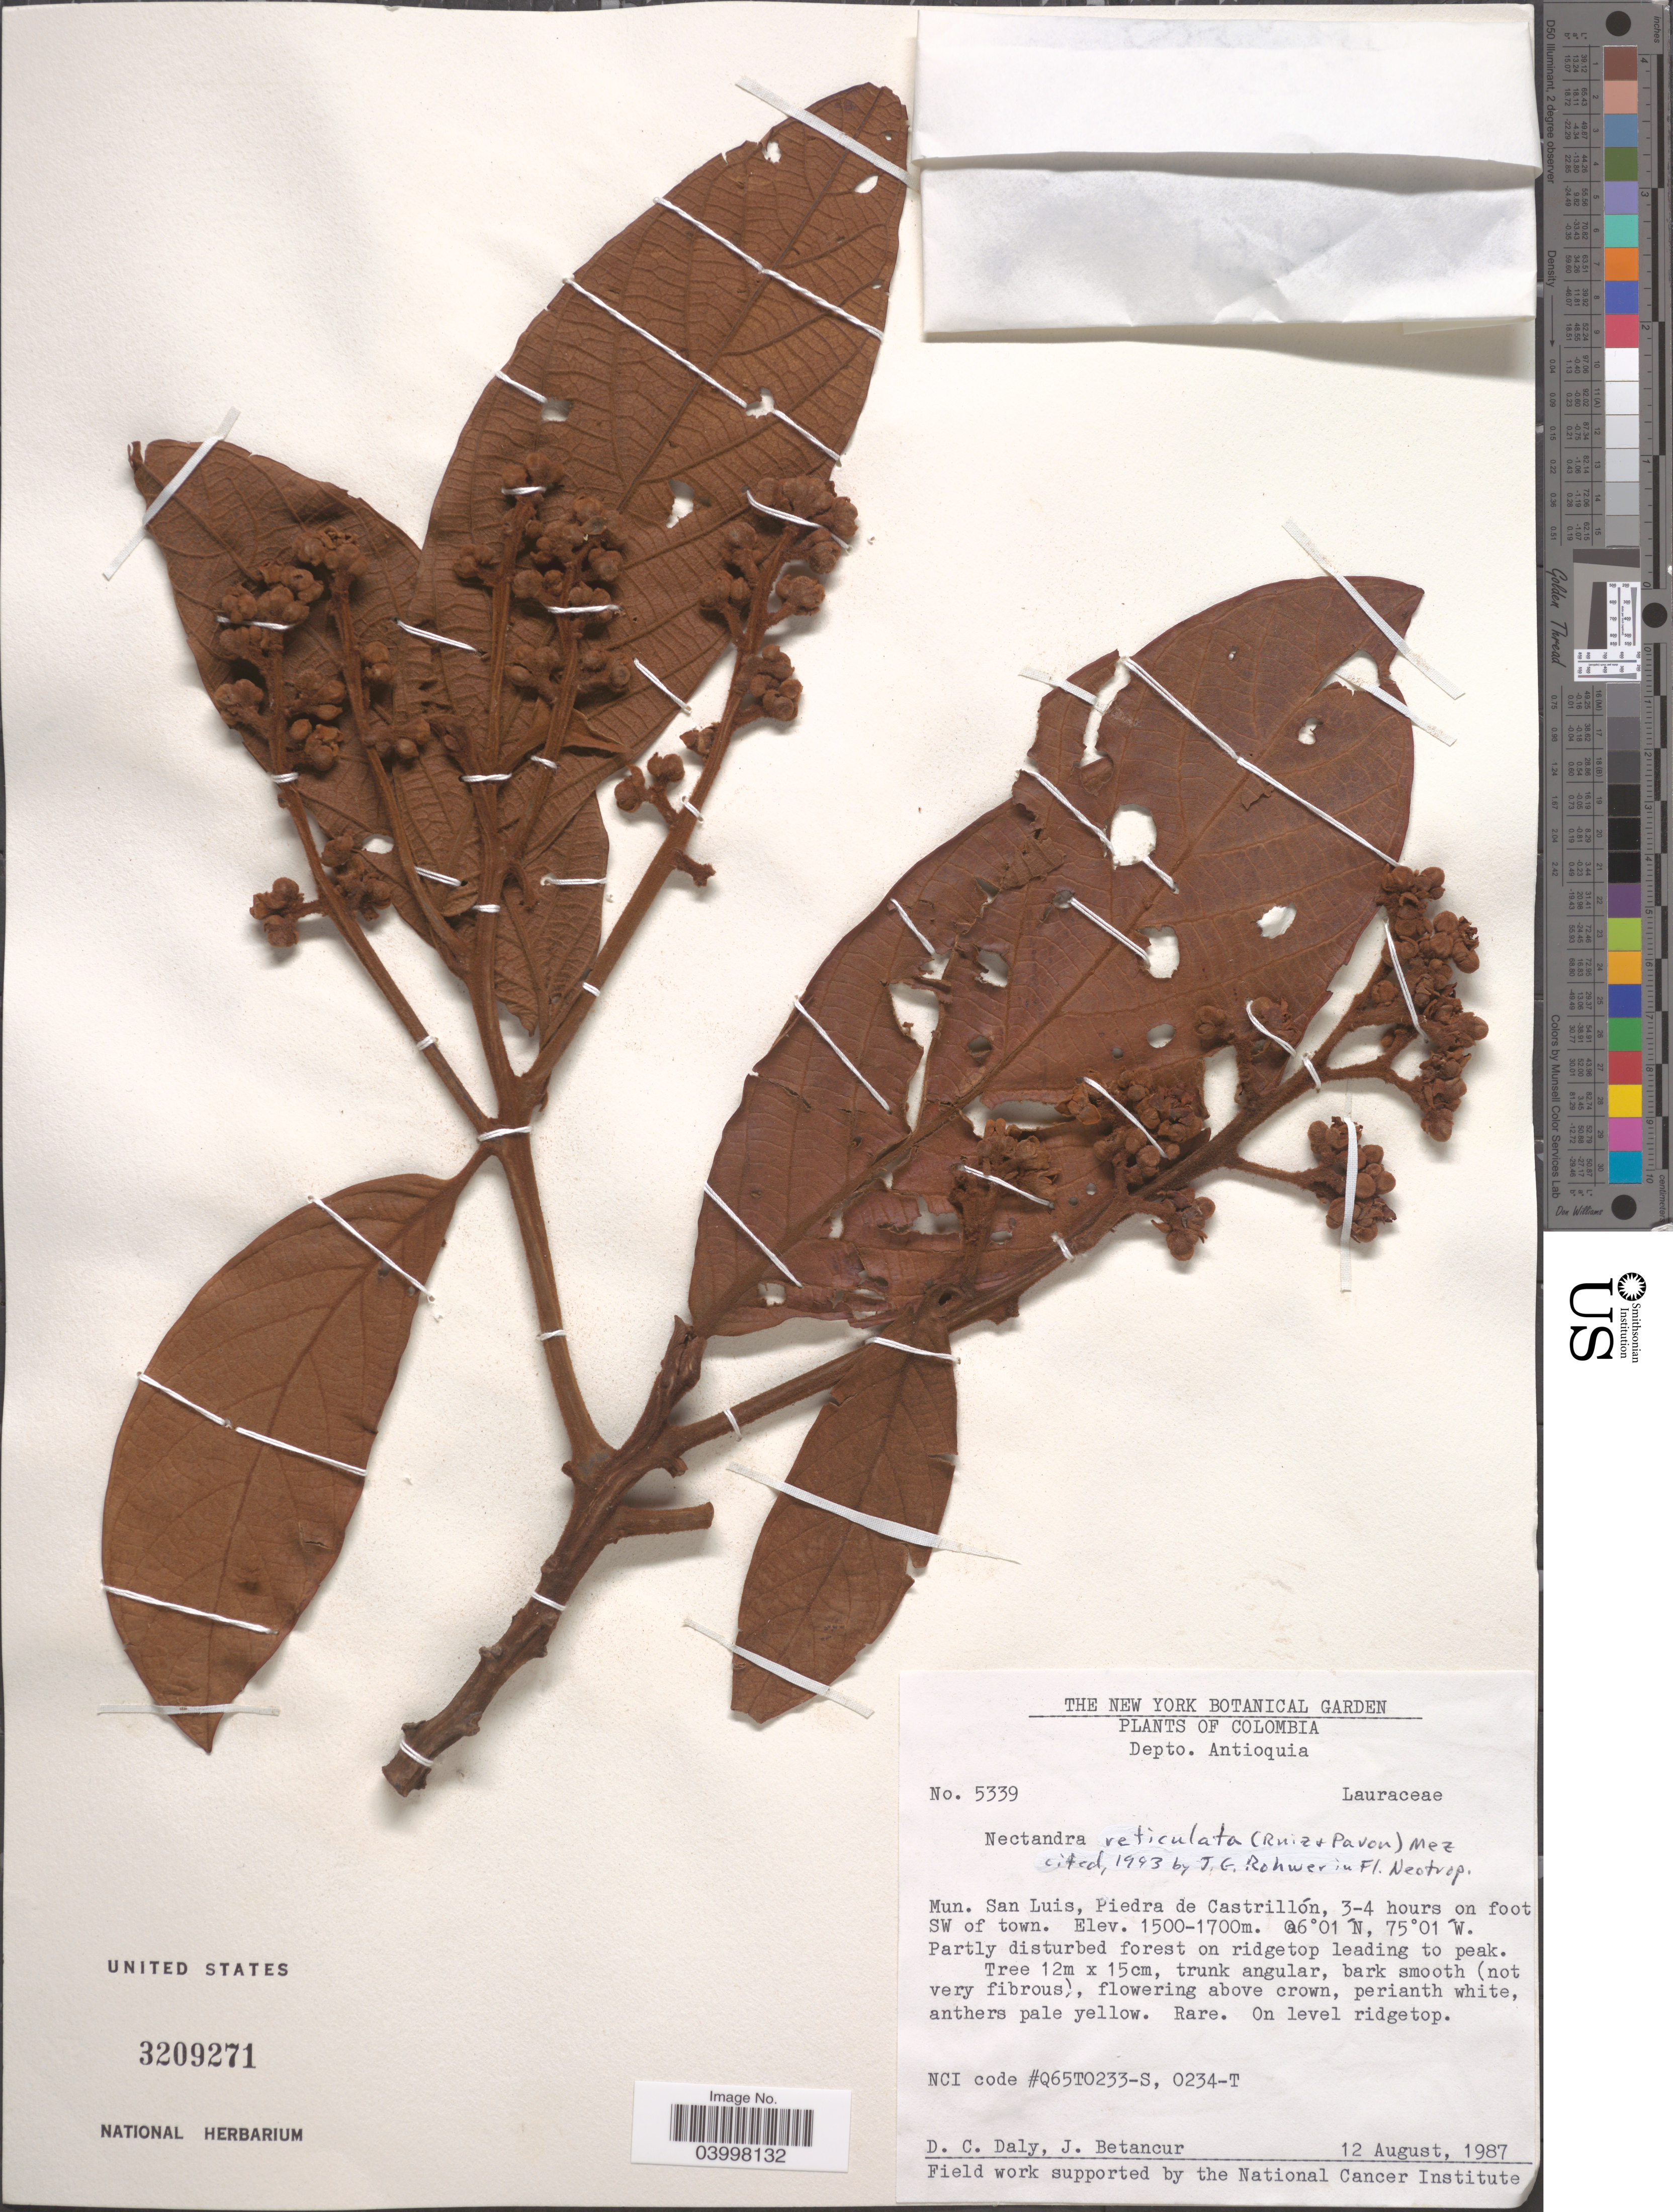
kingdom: Plantae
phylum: Tracheophyta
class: Magnoliopsida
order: Laurales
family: Lauraceae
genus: Nectandra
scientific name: Nectandra reticulata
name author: (Ruiz & Pav.) Mez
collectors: D. C. Daly & J. Betancur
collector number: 5339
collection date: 1987-08-12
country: Colombia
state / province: Antioquia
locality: Depto. Antioquia. Mun. San Luis, Piedra de Castrillón, 3-4 hours on foot SW of town.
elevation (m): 1500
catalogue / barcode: US 3209271